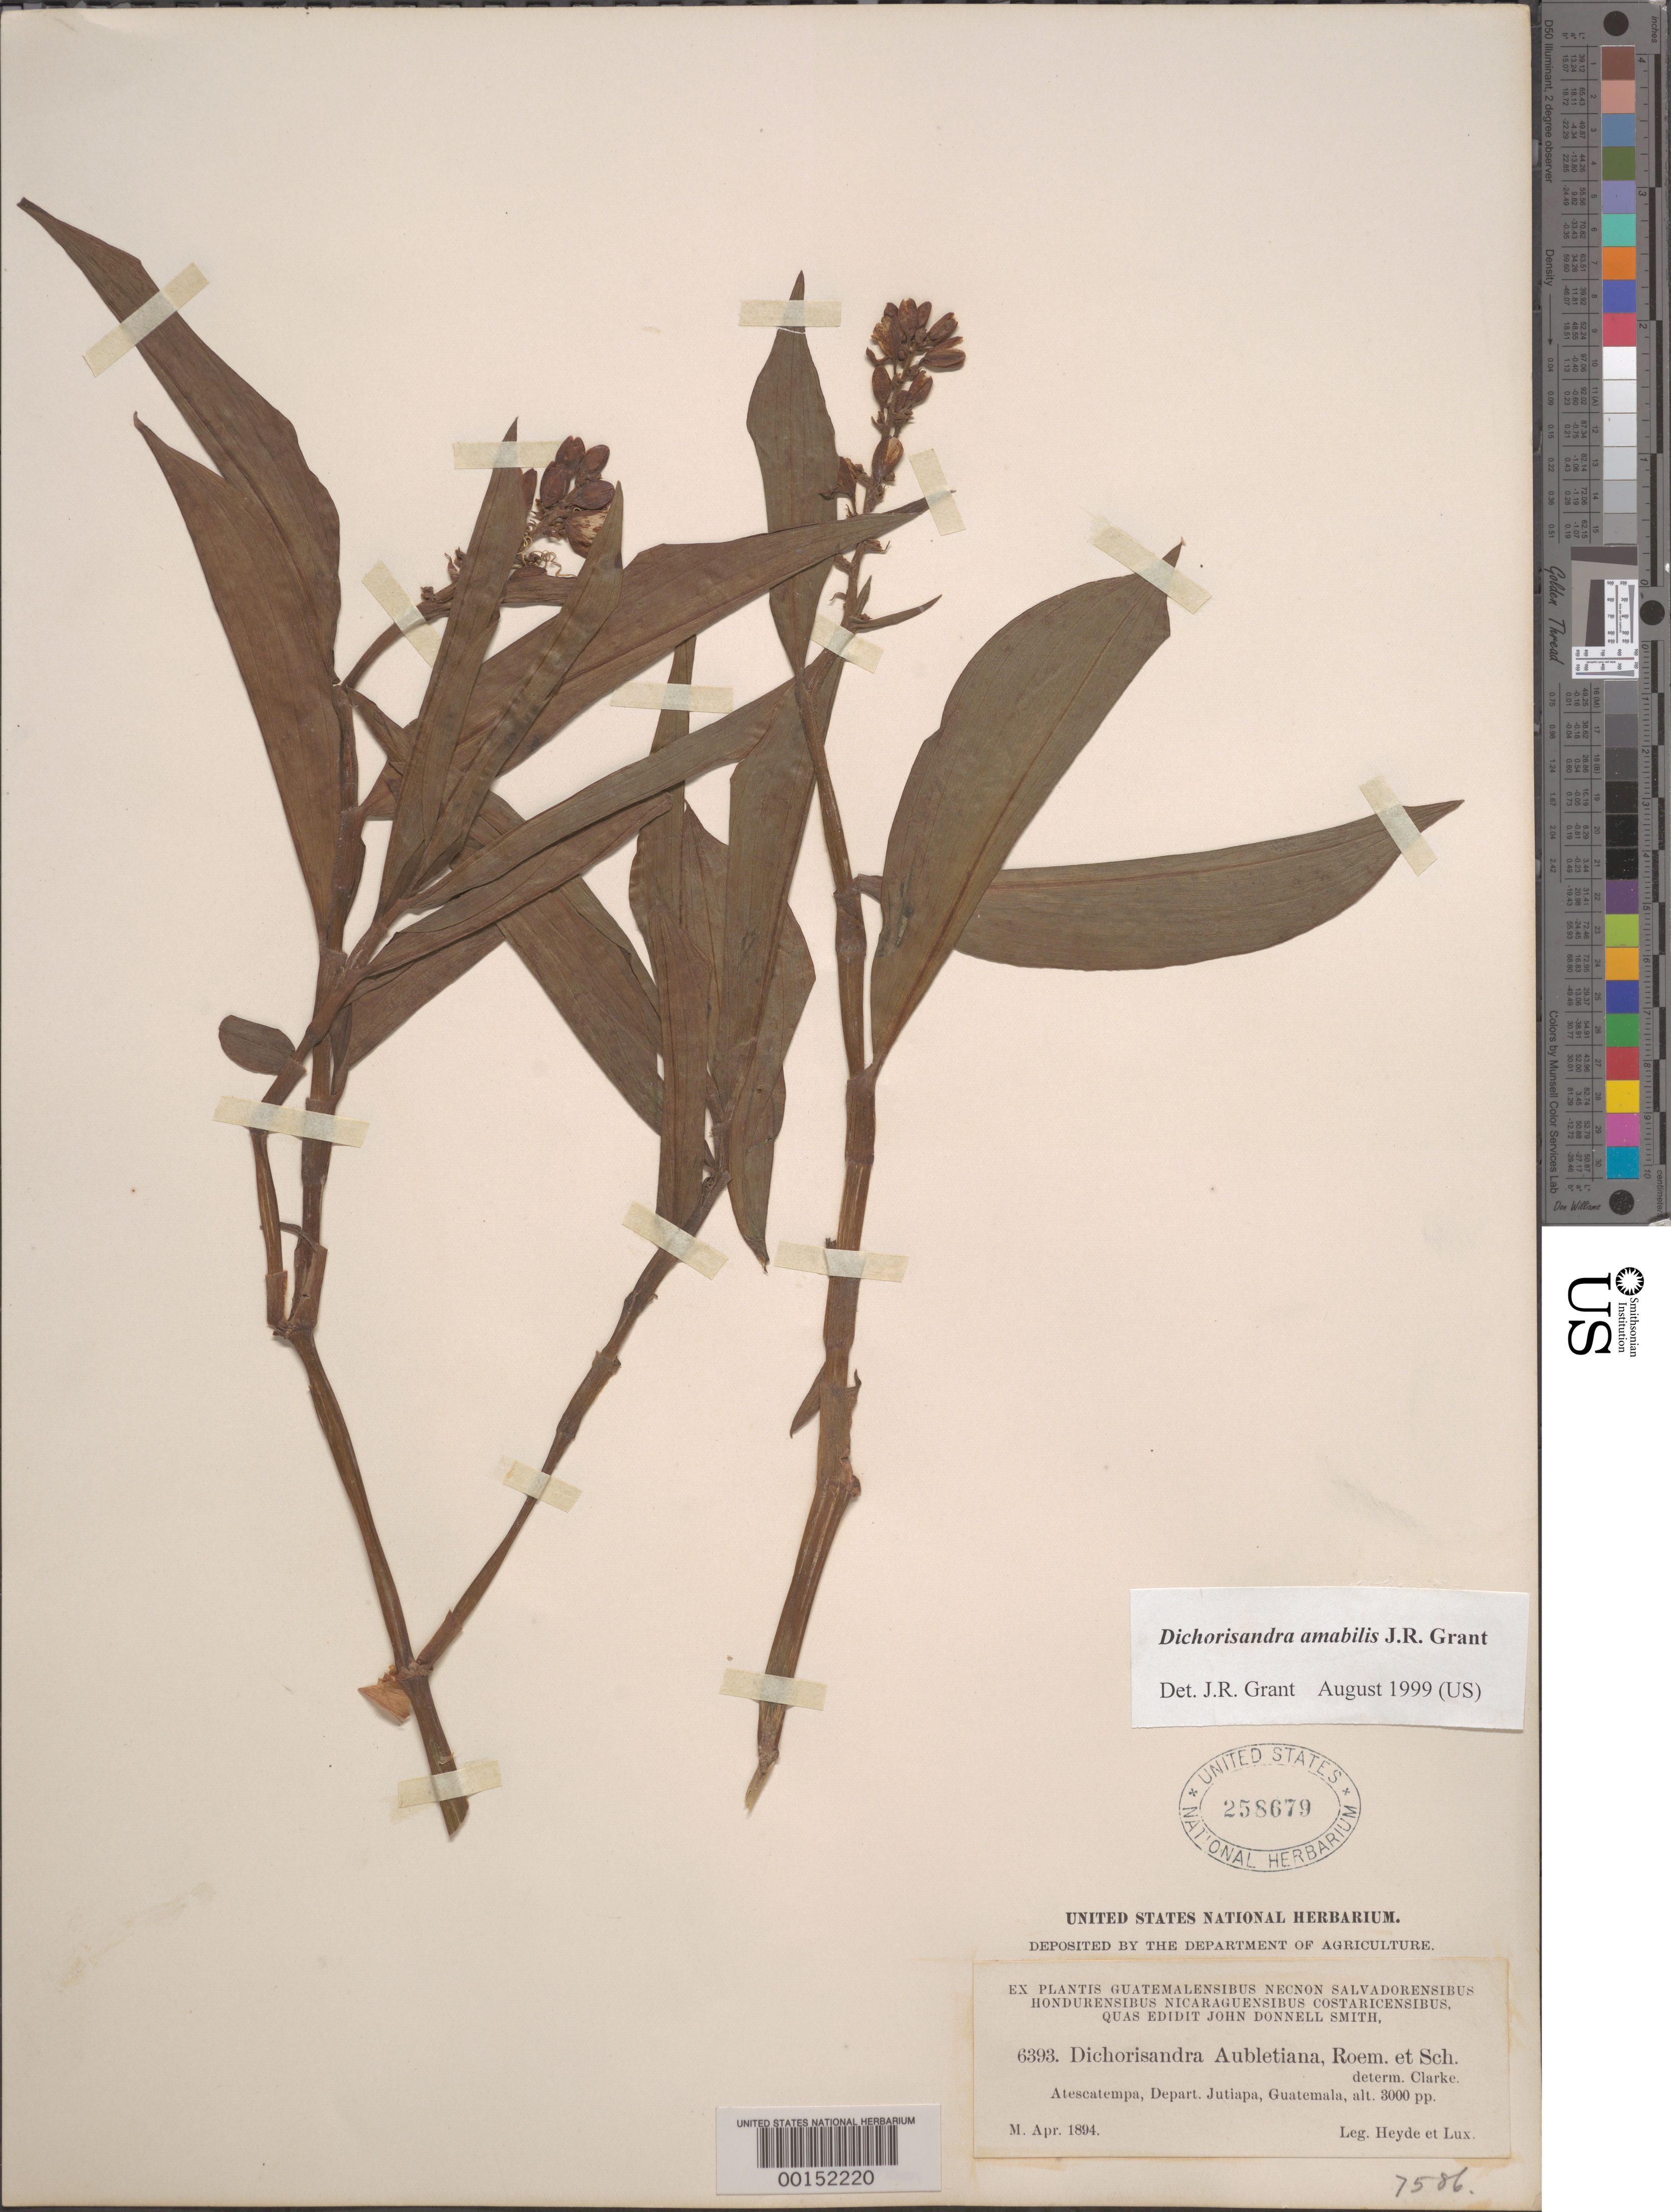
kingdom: Plantae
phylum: Tracheophyta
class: Liliopsida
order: Commelinales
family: Commelinaceae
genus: Dichorisandra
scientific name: Dichorisandra hexandra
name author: (Aubl.) Standl.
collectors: E. T. Heyde & E. Lux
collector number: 6393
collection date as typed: Apr 1894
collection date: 1894-04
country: Guatemala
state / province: Jutiapa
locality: Atescatempa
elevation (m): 915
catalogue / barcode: US 258679